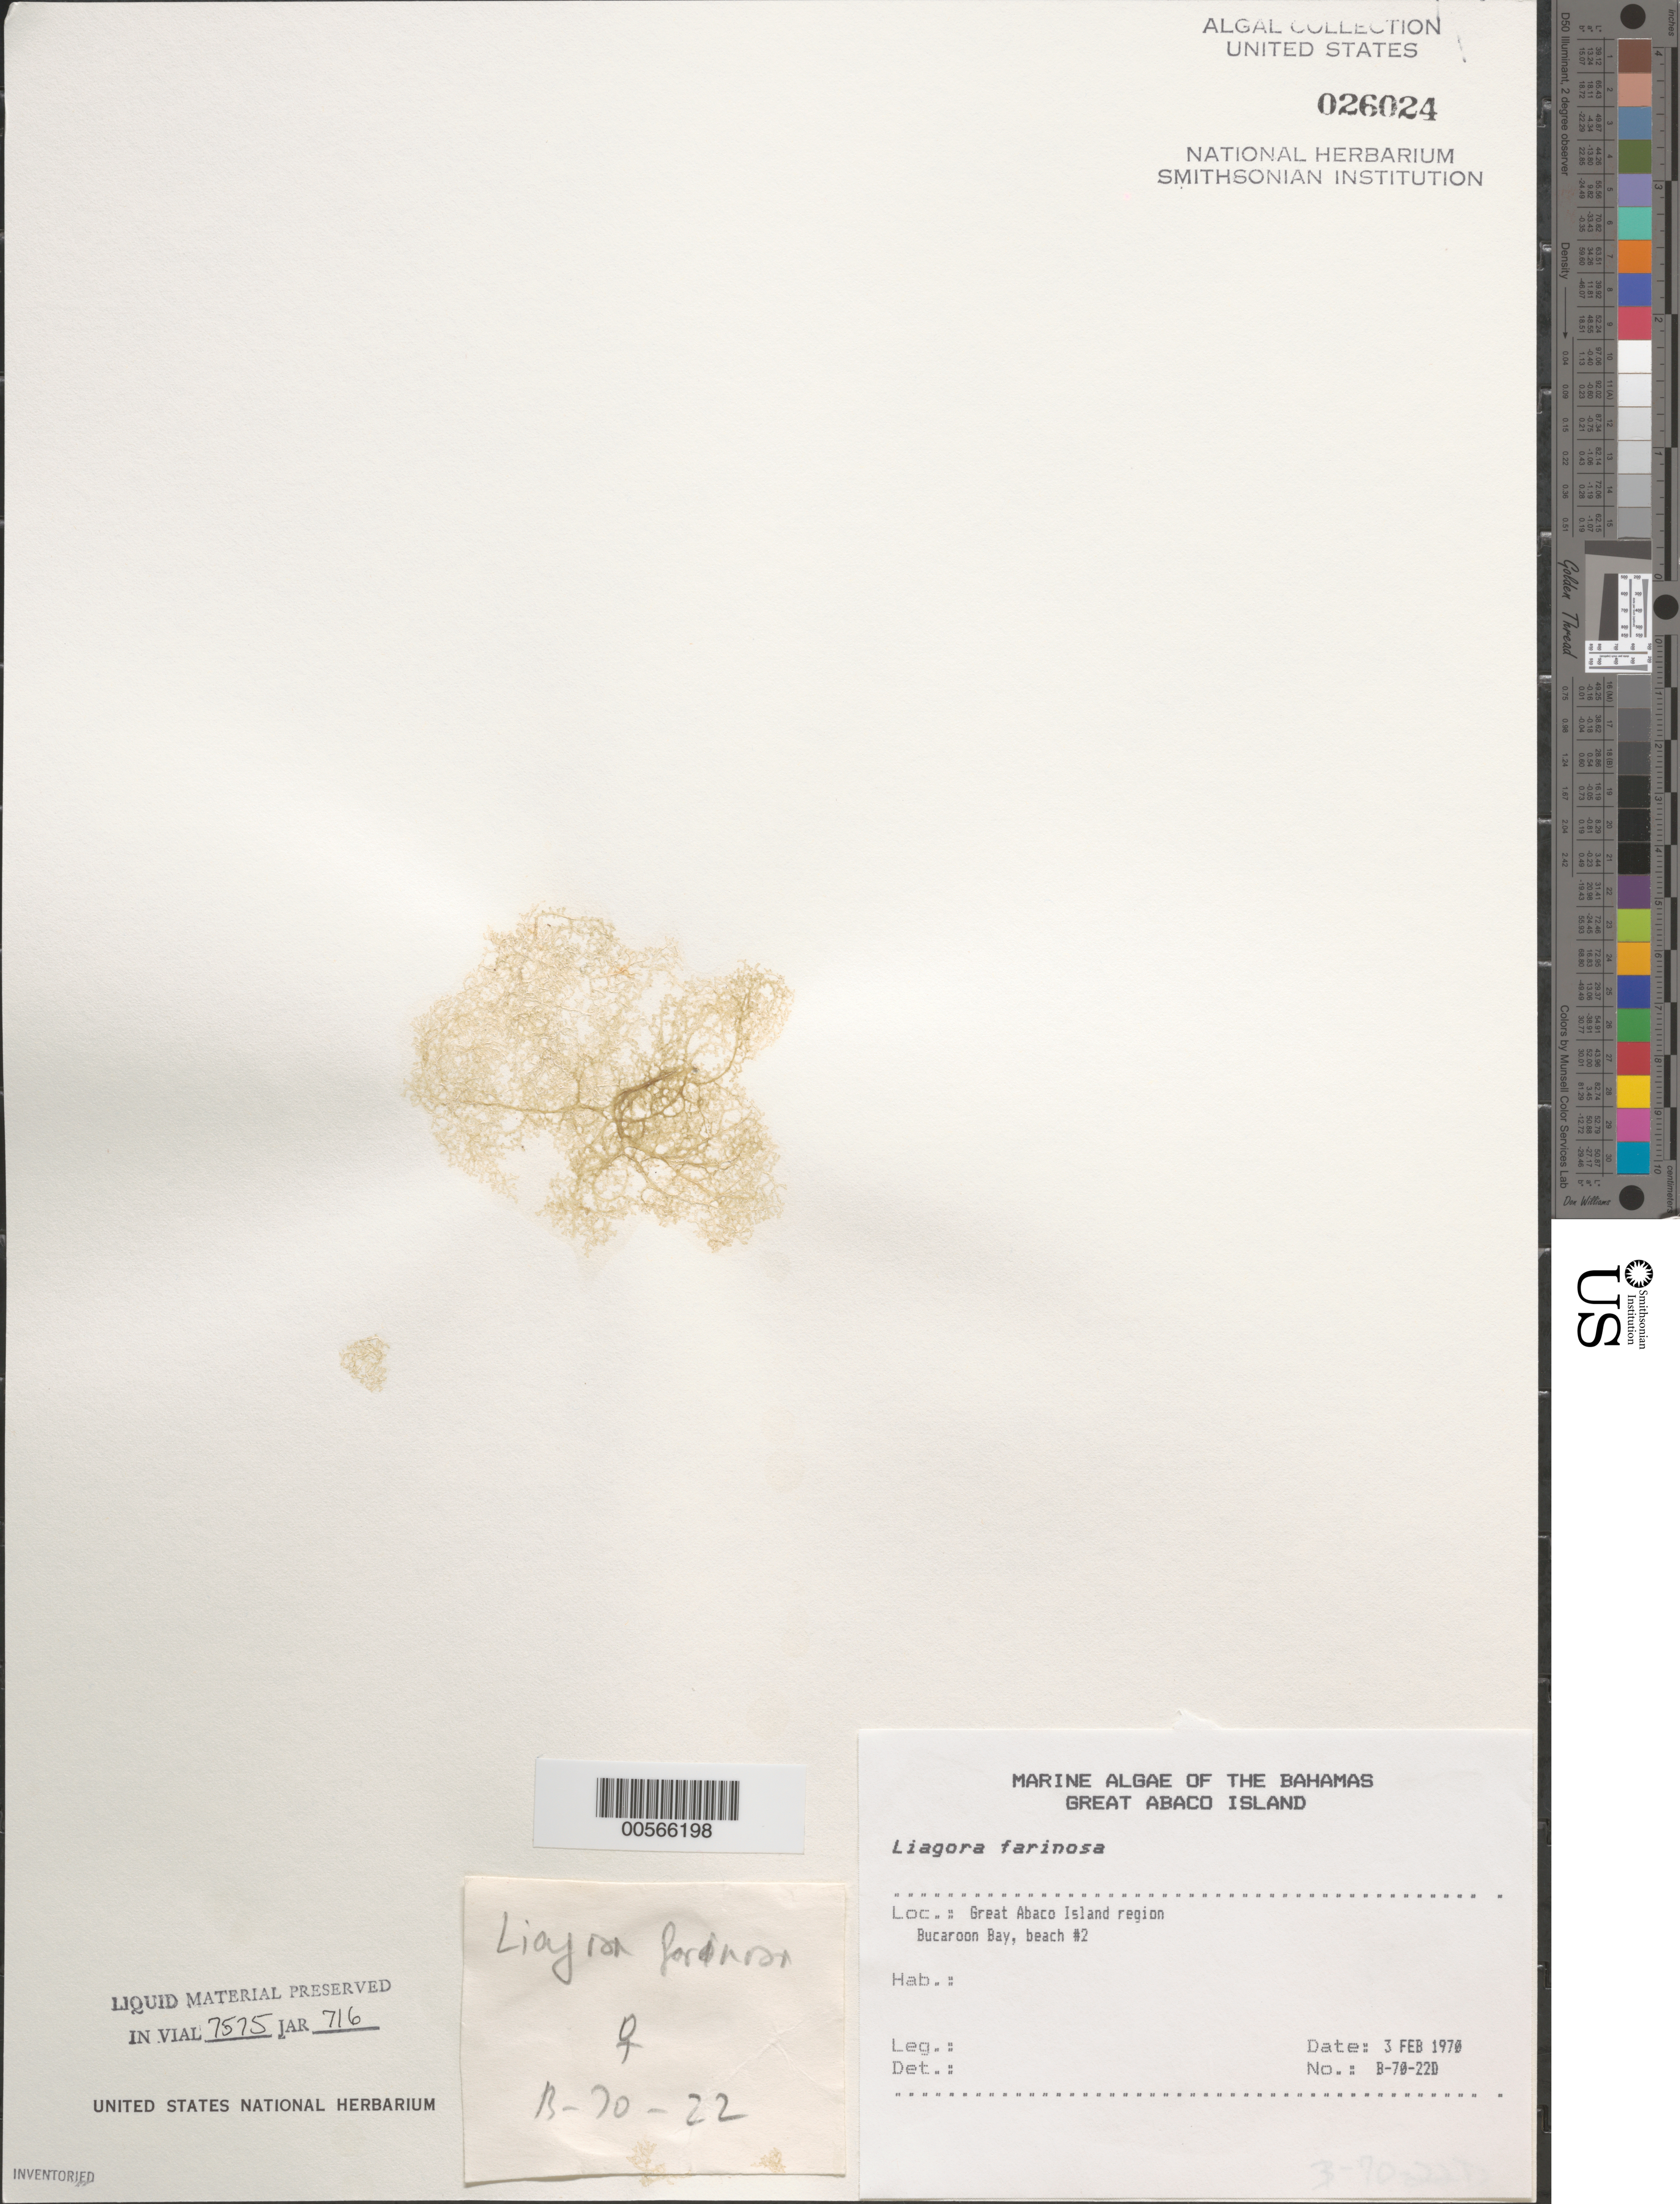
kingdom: Plantae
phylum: Rhodophyta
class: Florideophyceae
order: Nemaliales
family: Liagoraceae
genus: Liagora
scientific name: Liagora farinosa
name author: J.V.Lamouroux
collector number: B-70-22d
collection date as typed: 03 Feb 1970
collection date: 1970-02-03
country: Bahamas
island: Great Abaco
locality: Buckaroon Bay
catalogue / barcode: US 26024